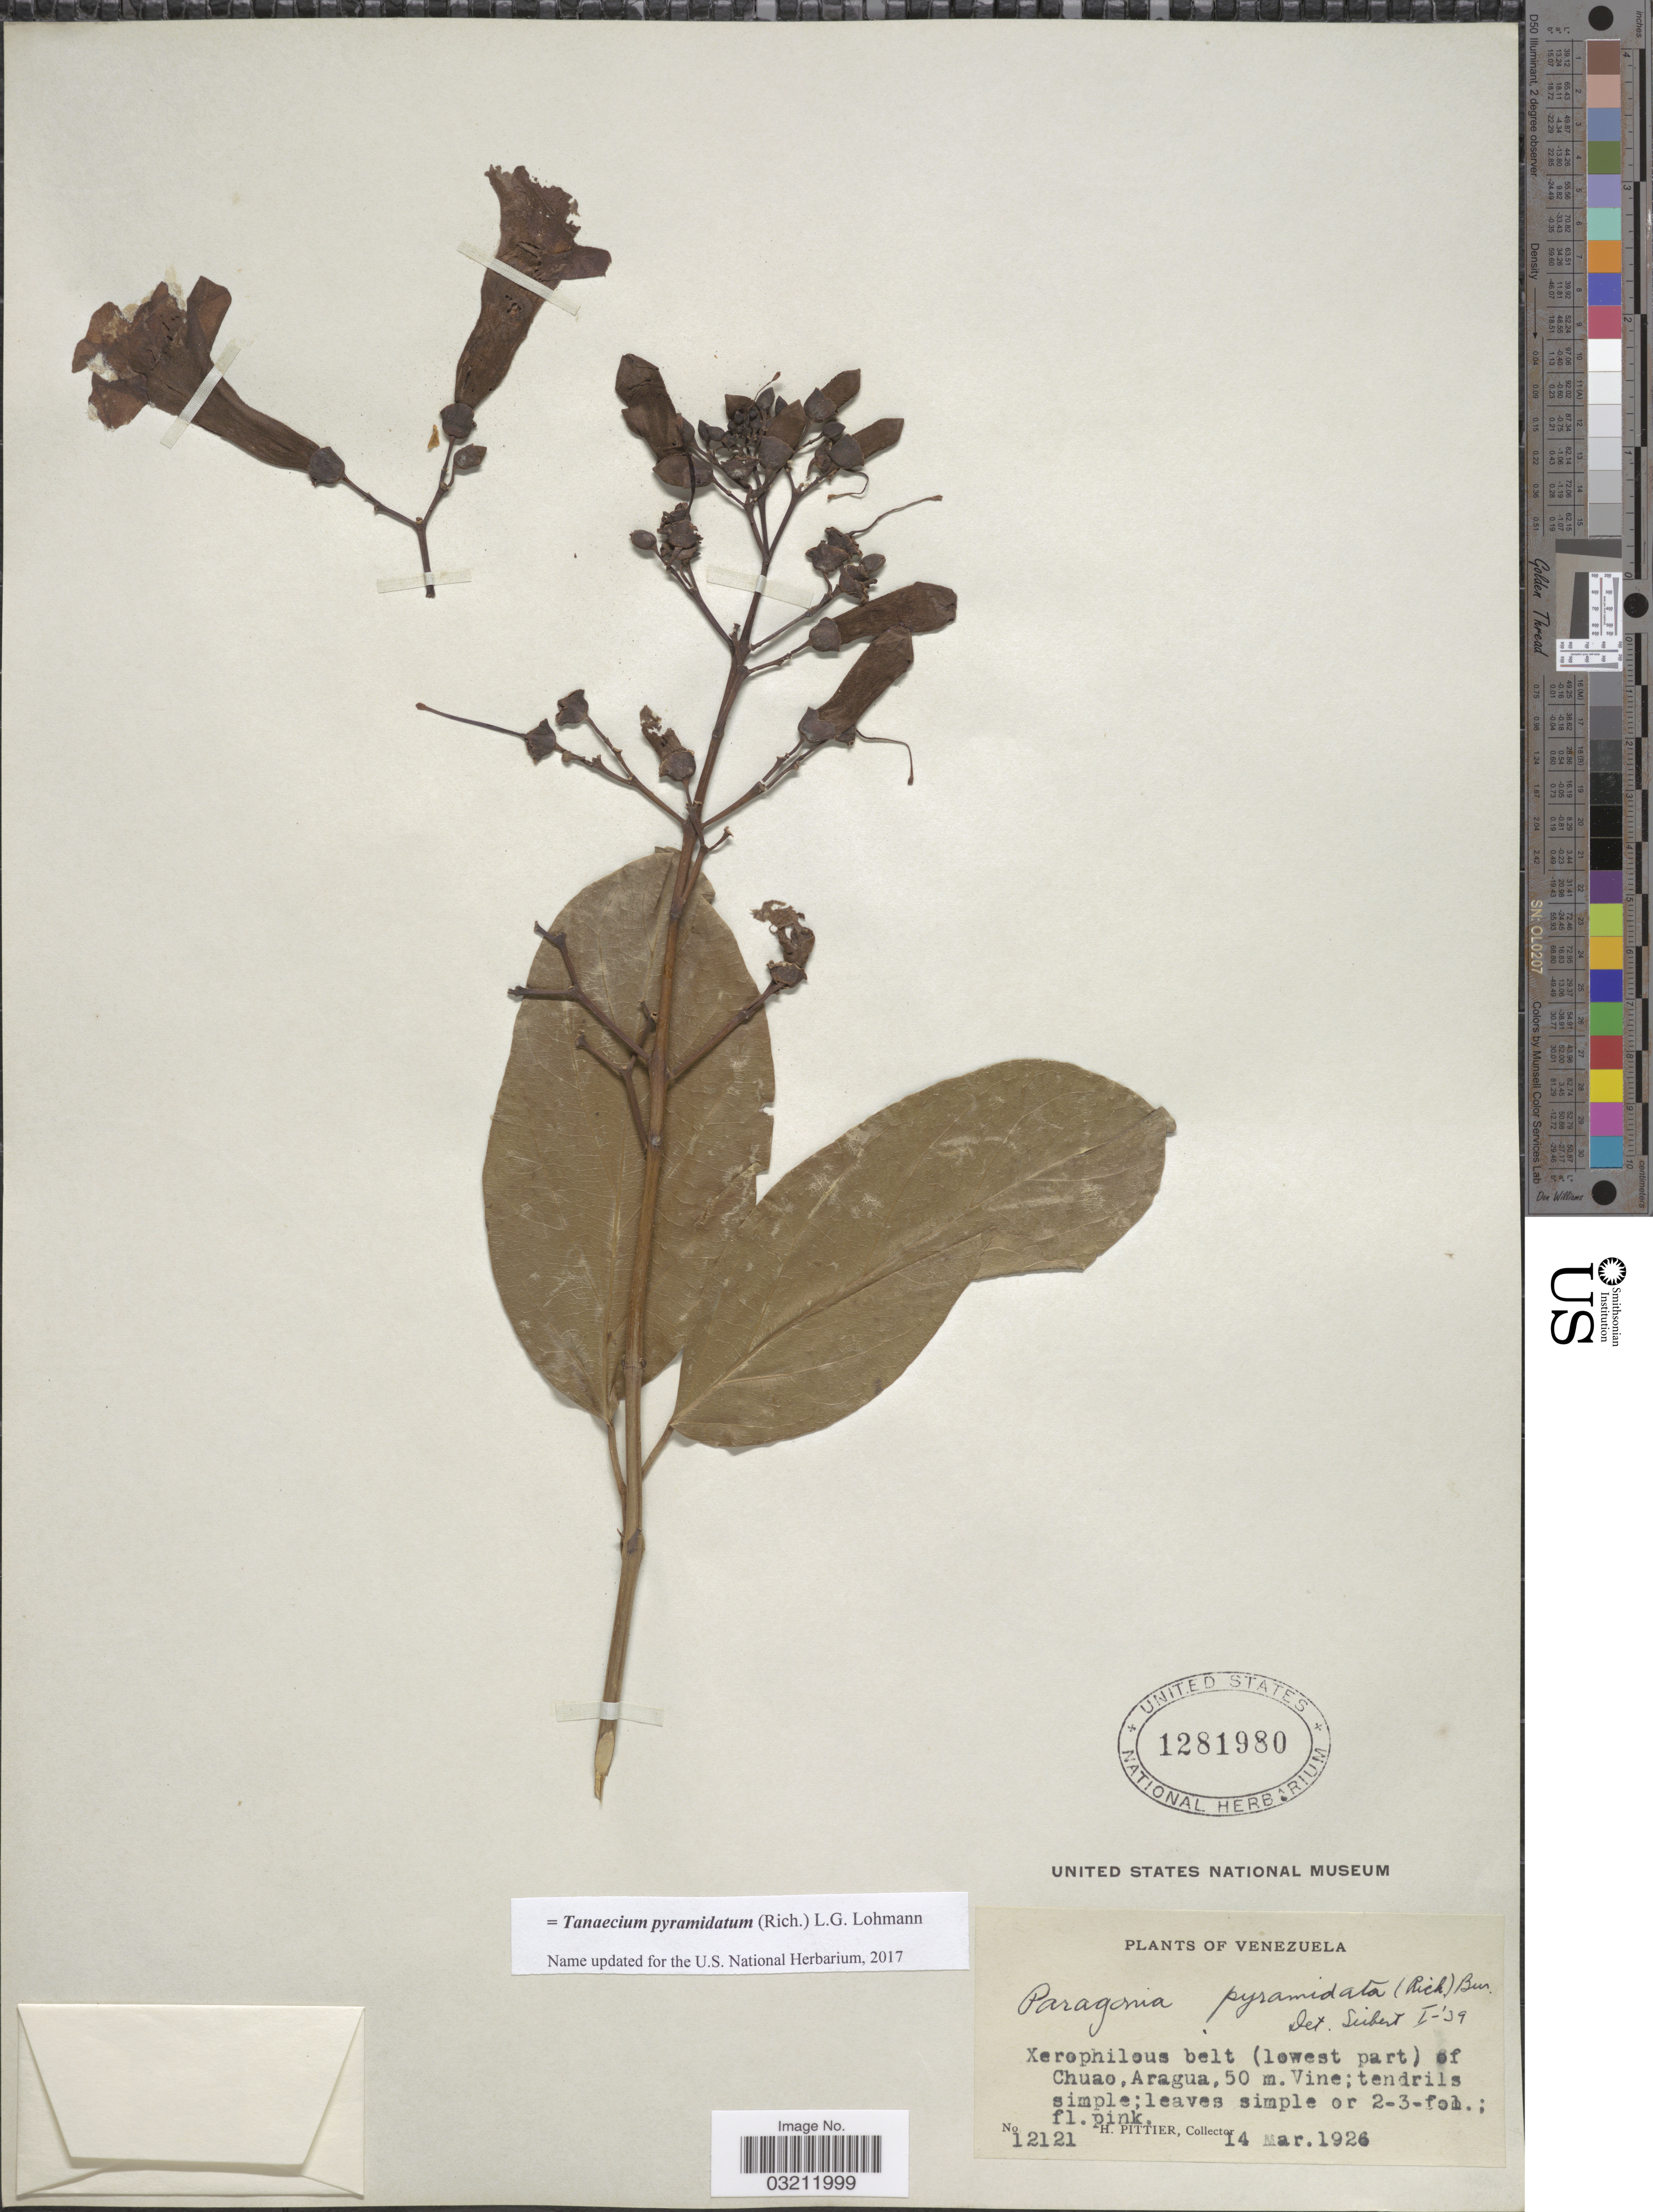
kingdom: Plantae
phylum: Tracheophyta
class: Magnoliopsida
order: Lamiales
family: Bignoniaceae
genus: Tanaecium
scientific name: Tanaecium pyramidatum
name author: (Rich.) L.G. Lohmann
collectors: H. F. Pittier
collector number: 12121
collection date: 1926-03-14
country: Venezuela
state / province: Aragua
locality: Xerophilous belt (lowest part) of Chuao.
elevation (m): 50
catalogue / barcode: US 1281980